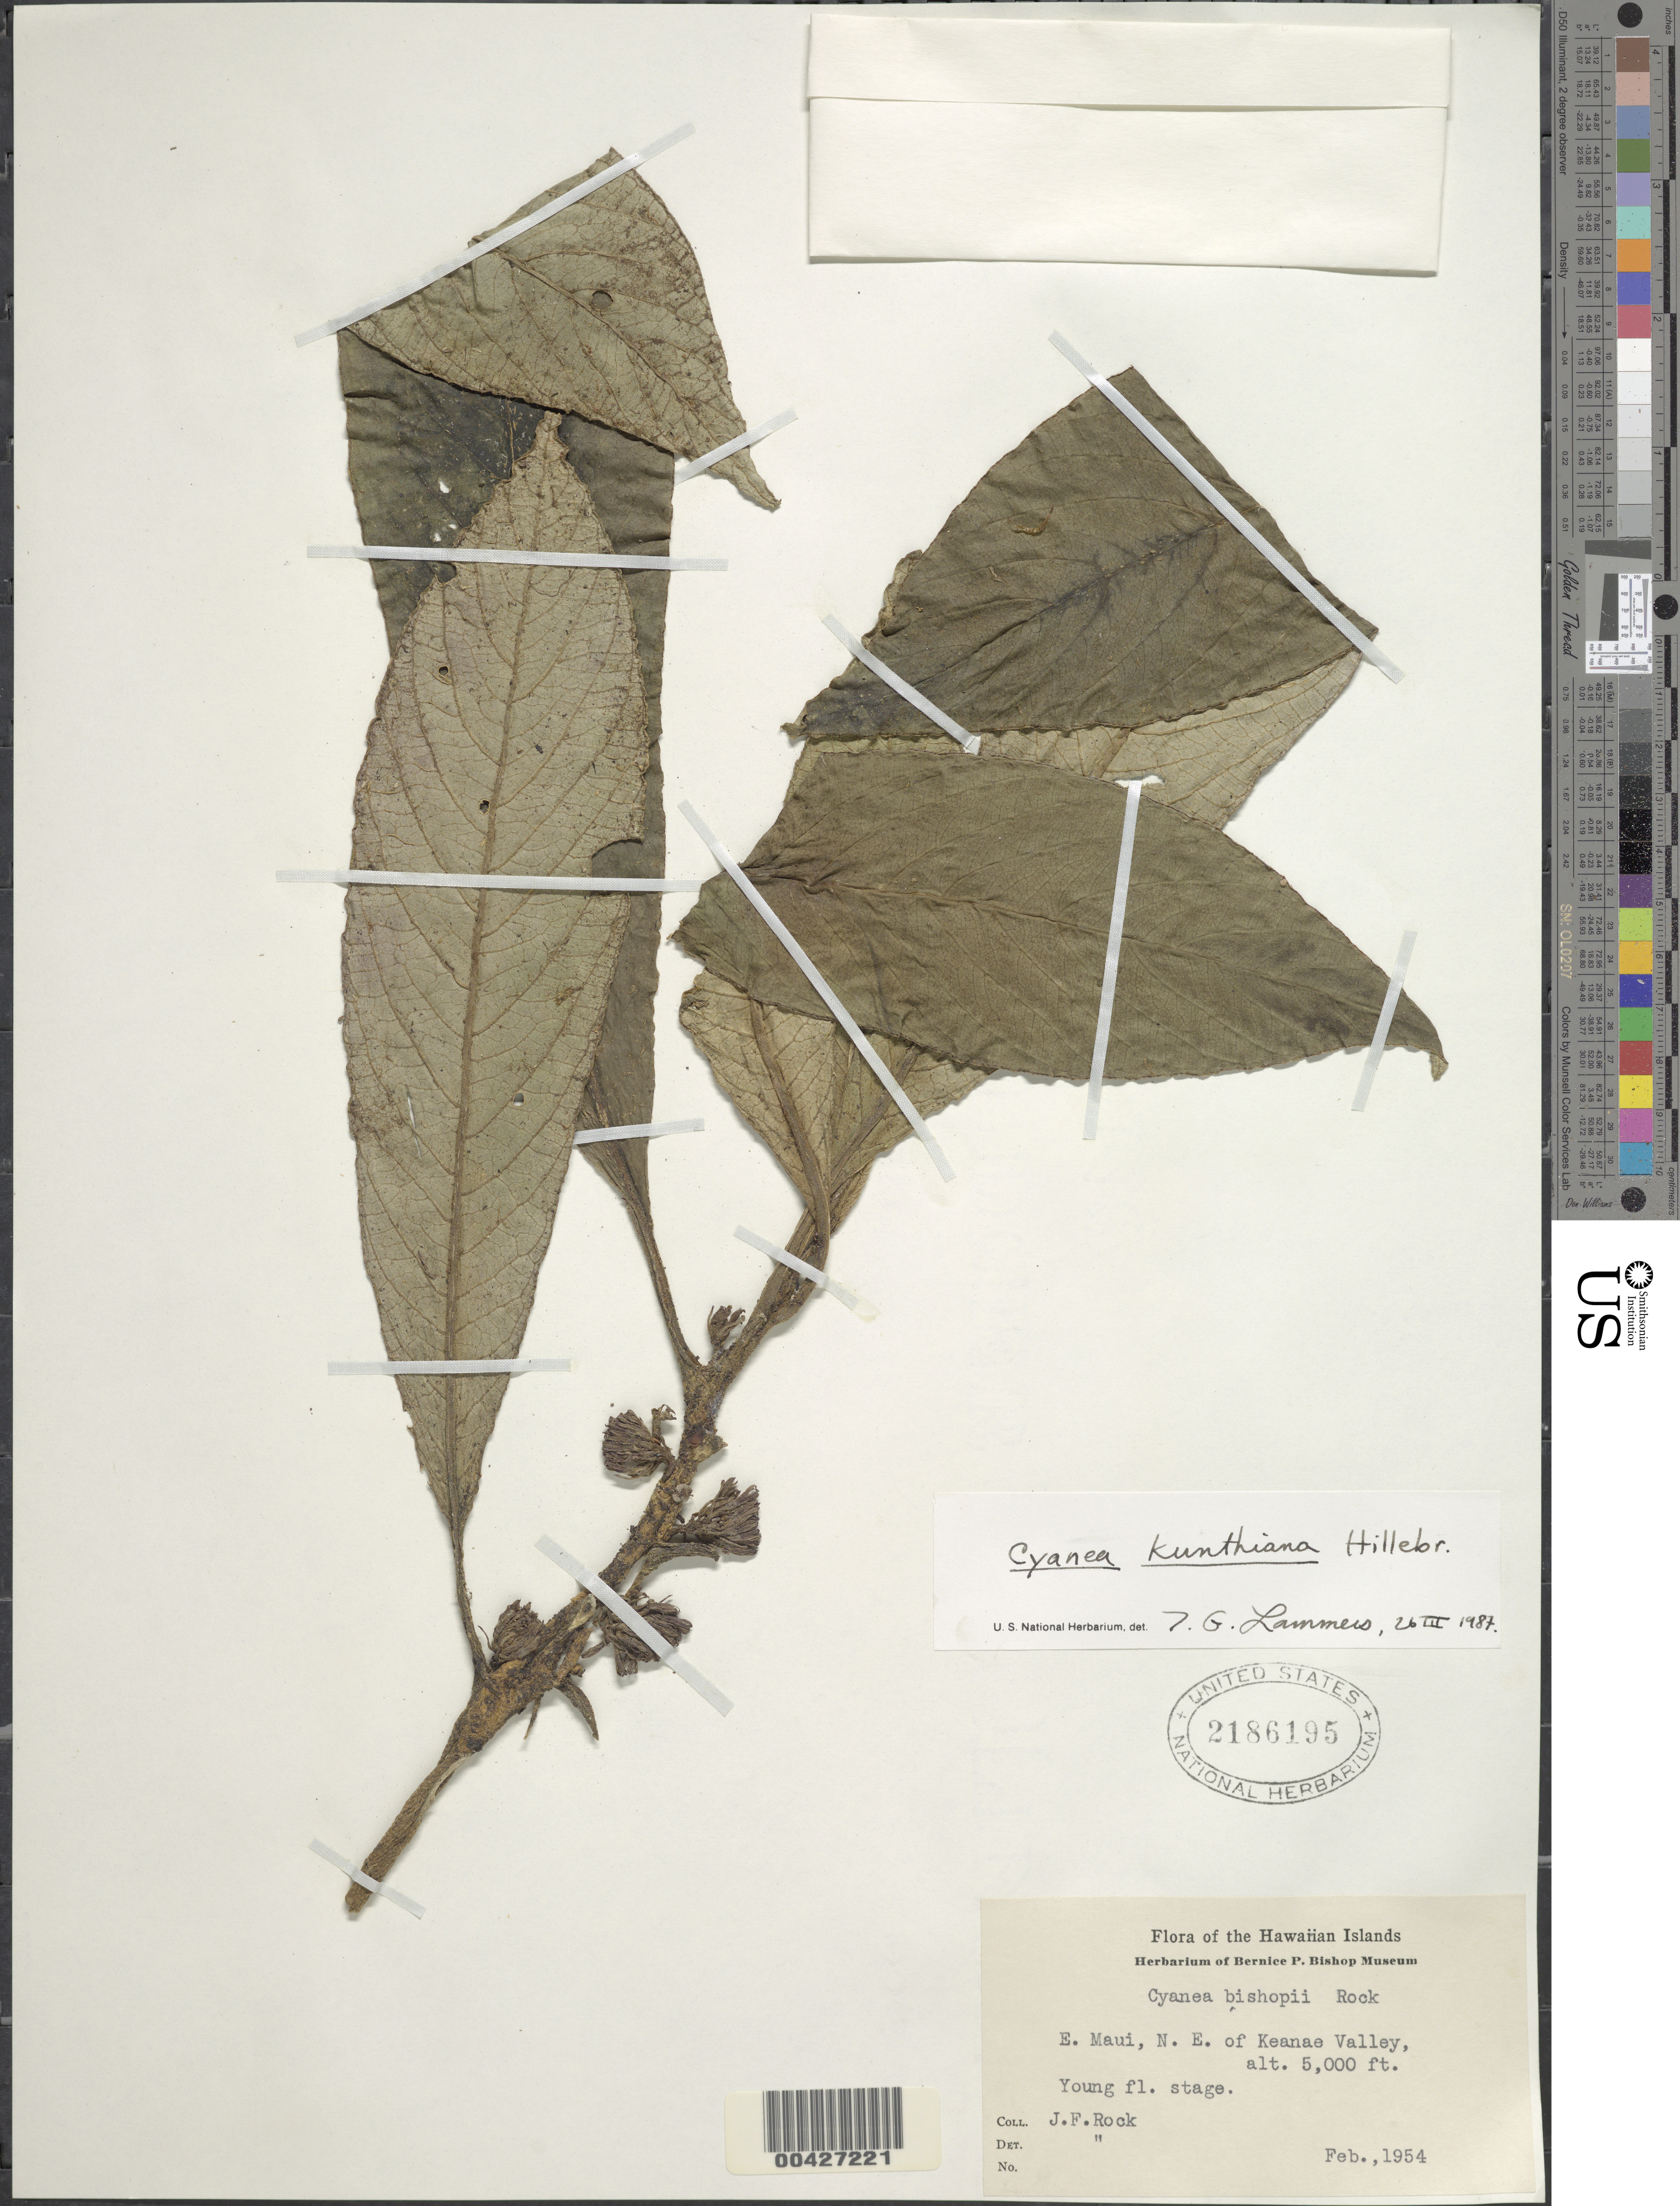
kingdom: Plantae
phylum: Tracheophyta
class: Magnoliopsida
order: Asterales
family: Campanulaceae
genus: Cyanea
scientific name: Cyanea kunthiana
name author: (Gaudich.) Hillebr.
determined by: Lammers, T. G.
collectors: J. F. Rock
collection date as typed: Feb 1954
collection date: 1954-02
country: United States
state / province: Hawaii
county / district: Maui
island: Maui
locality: E Maui, NE of Keanae Valley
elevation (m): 1524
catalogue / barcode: US 2186195